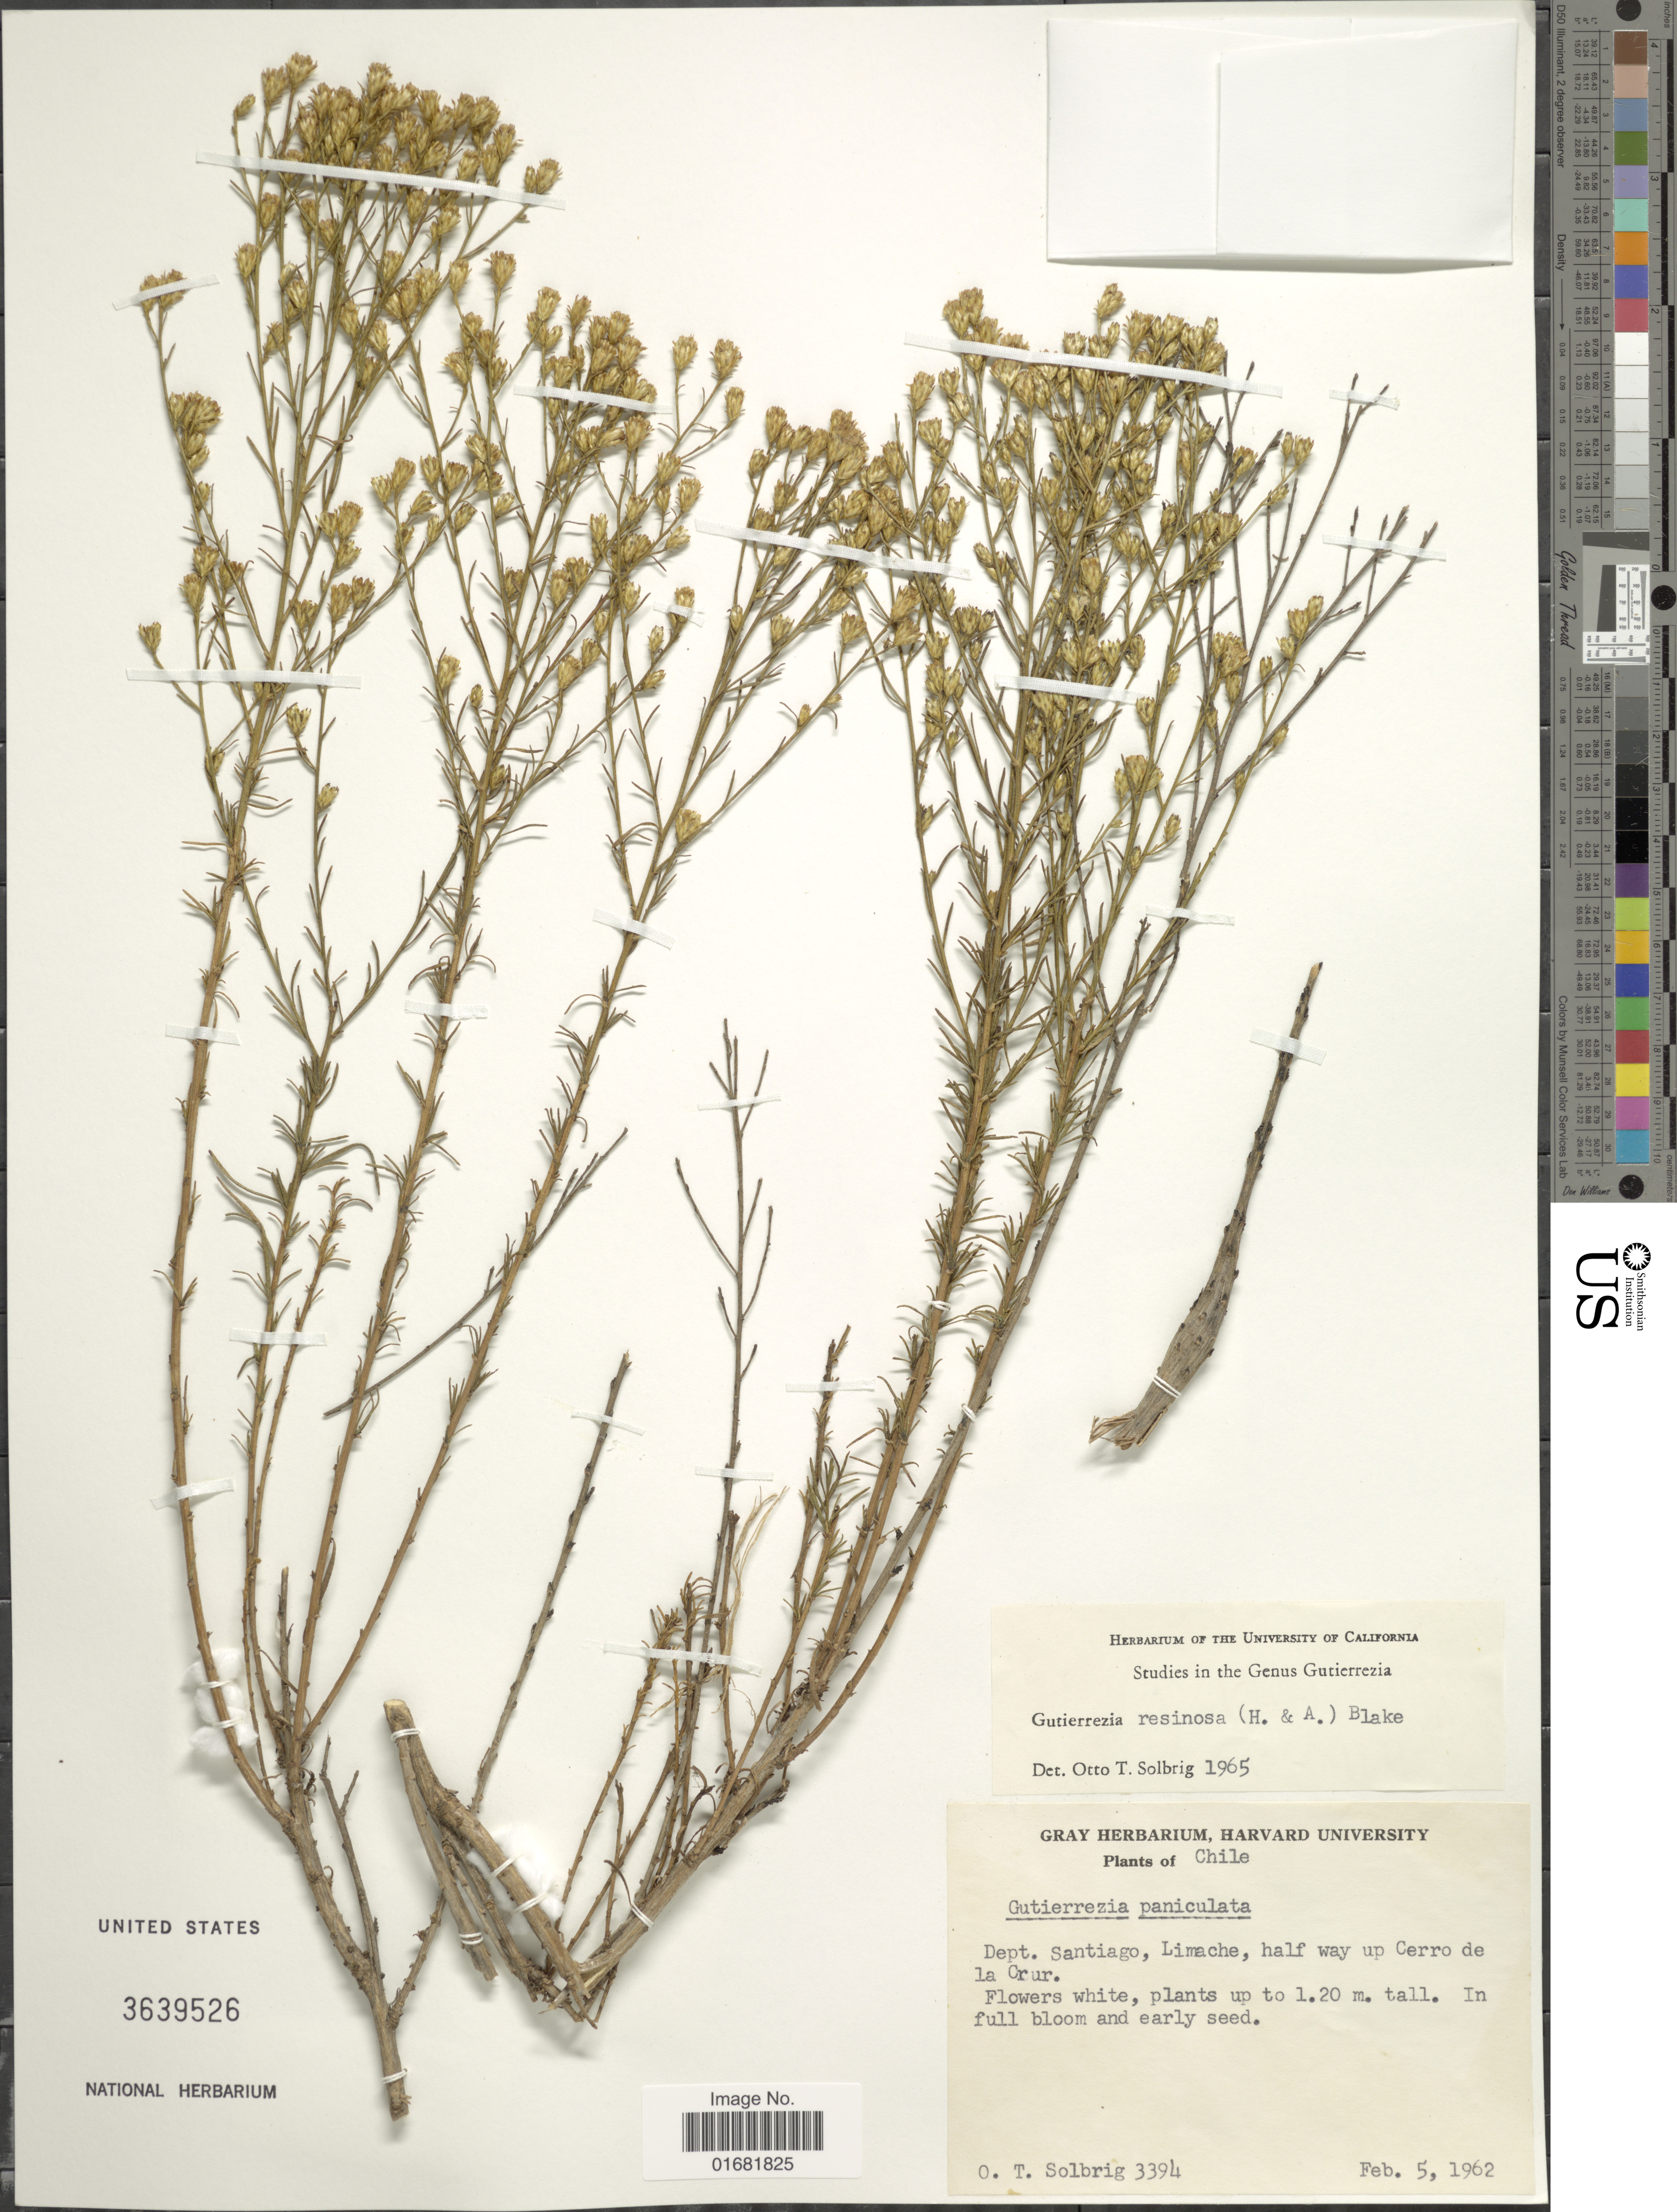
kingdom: Plantae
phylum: Tracheophyta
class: Magnoliopsida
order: Asterales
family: Asteraceae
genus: Gutierrezia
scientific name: Gutierrezia resinosa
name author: (Hook. & Arn.) S.F. Blake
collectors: O. T. Solbrig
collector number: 3394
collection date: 1962-02-05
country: Chile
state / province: Región Metropolitana (RM)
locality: Dept. Santiago, Limache, half way up Cerro de La Crur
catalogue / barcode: US 3639526